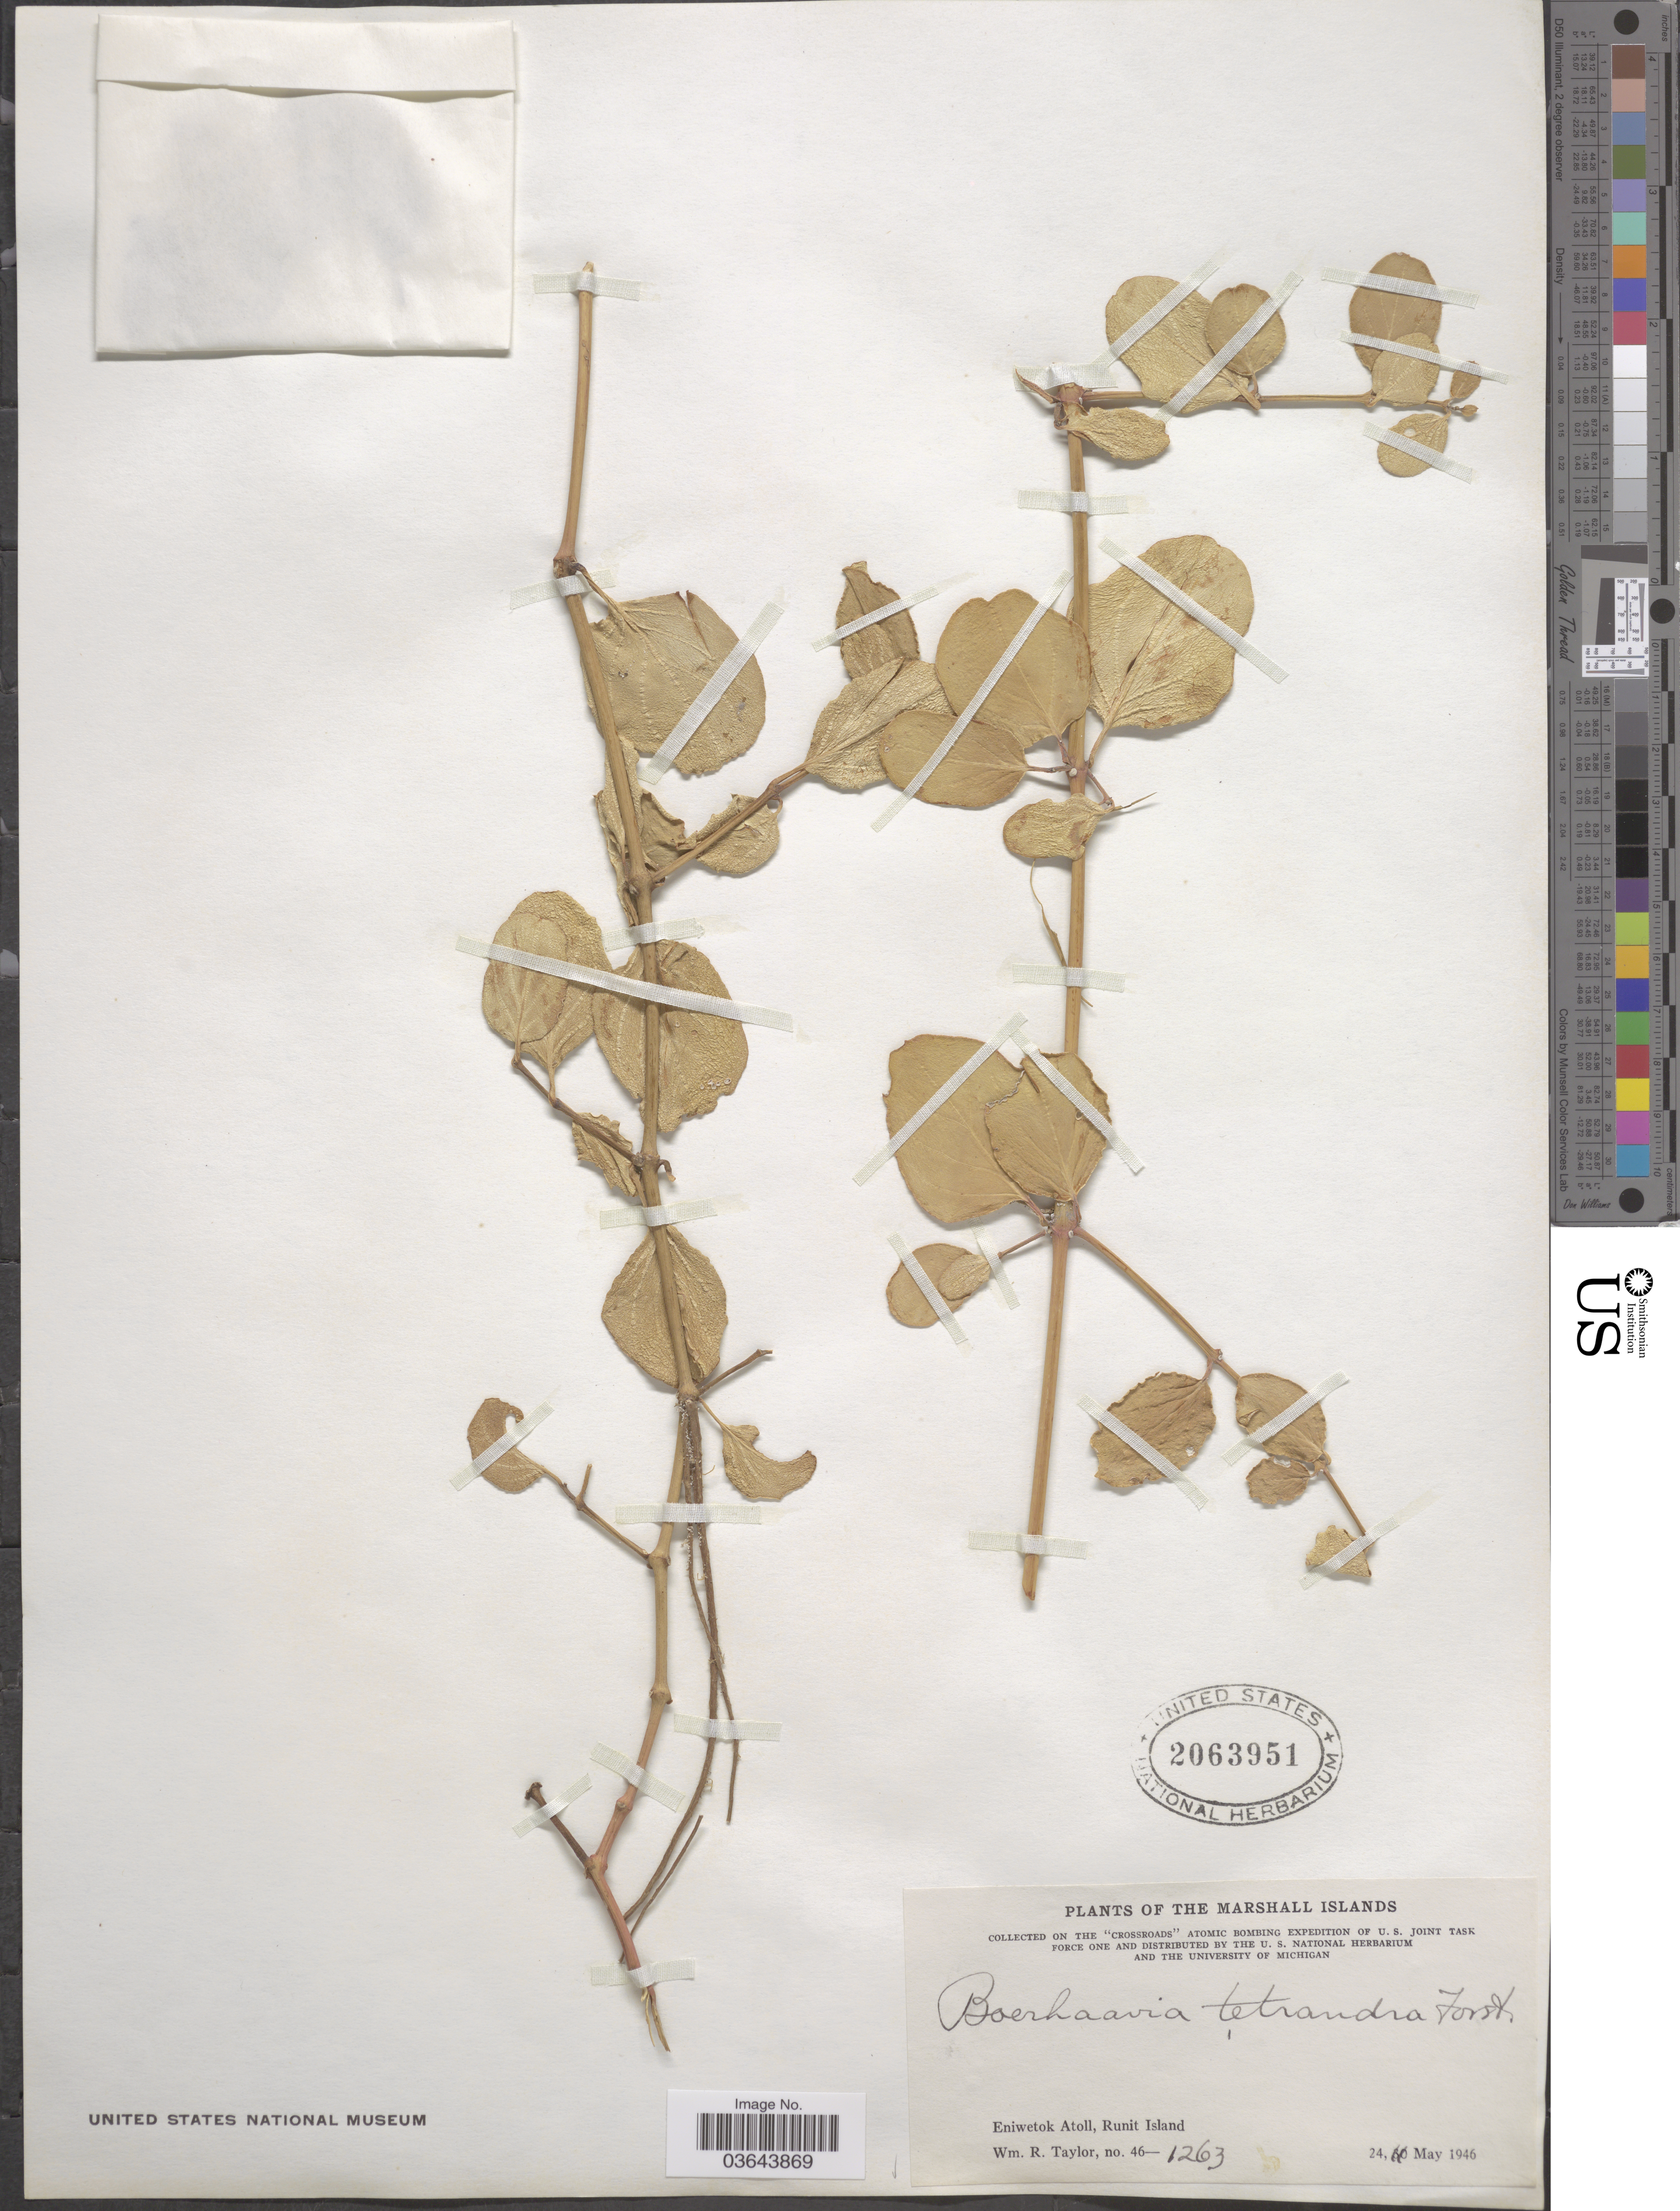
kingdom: Plantae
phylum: Tracheophyta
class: Magnoliopsida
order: Caryophyllales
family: Nyctaginaceae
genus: Boerhavia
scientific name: Boerhavia tetrandra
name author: G. Forst.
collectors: W. R. Taylor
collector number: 46-1263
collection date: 1946-05-24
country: Marshall Islands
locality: Eniwetok Atoll, Runit Island.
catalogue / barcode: US 2063951